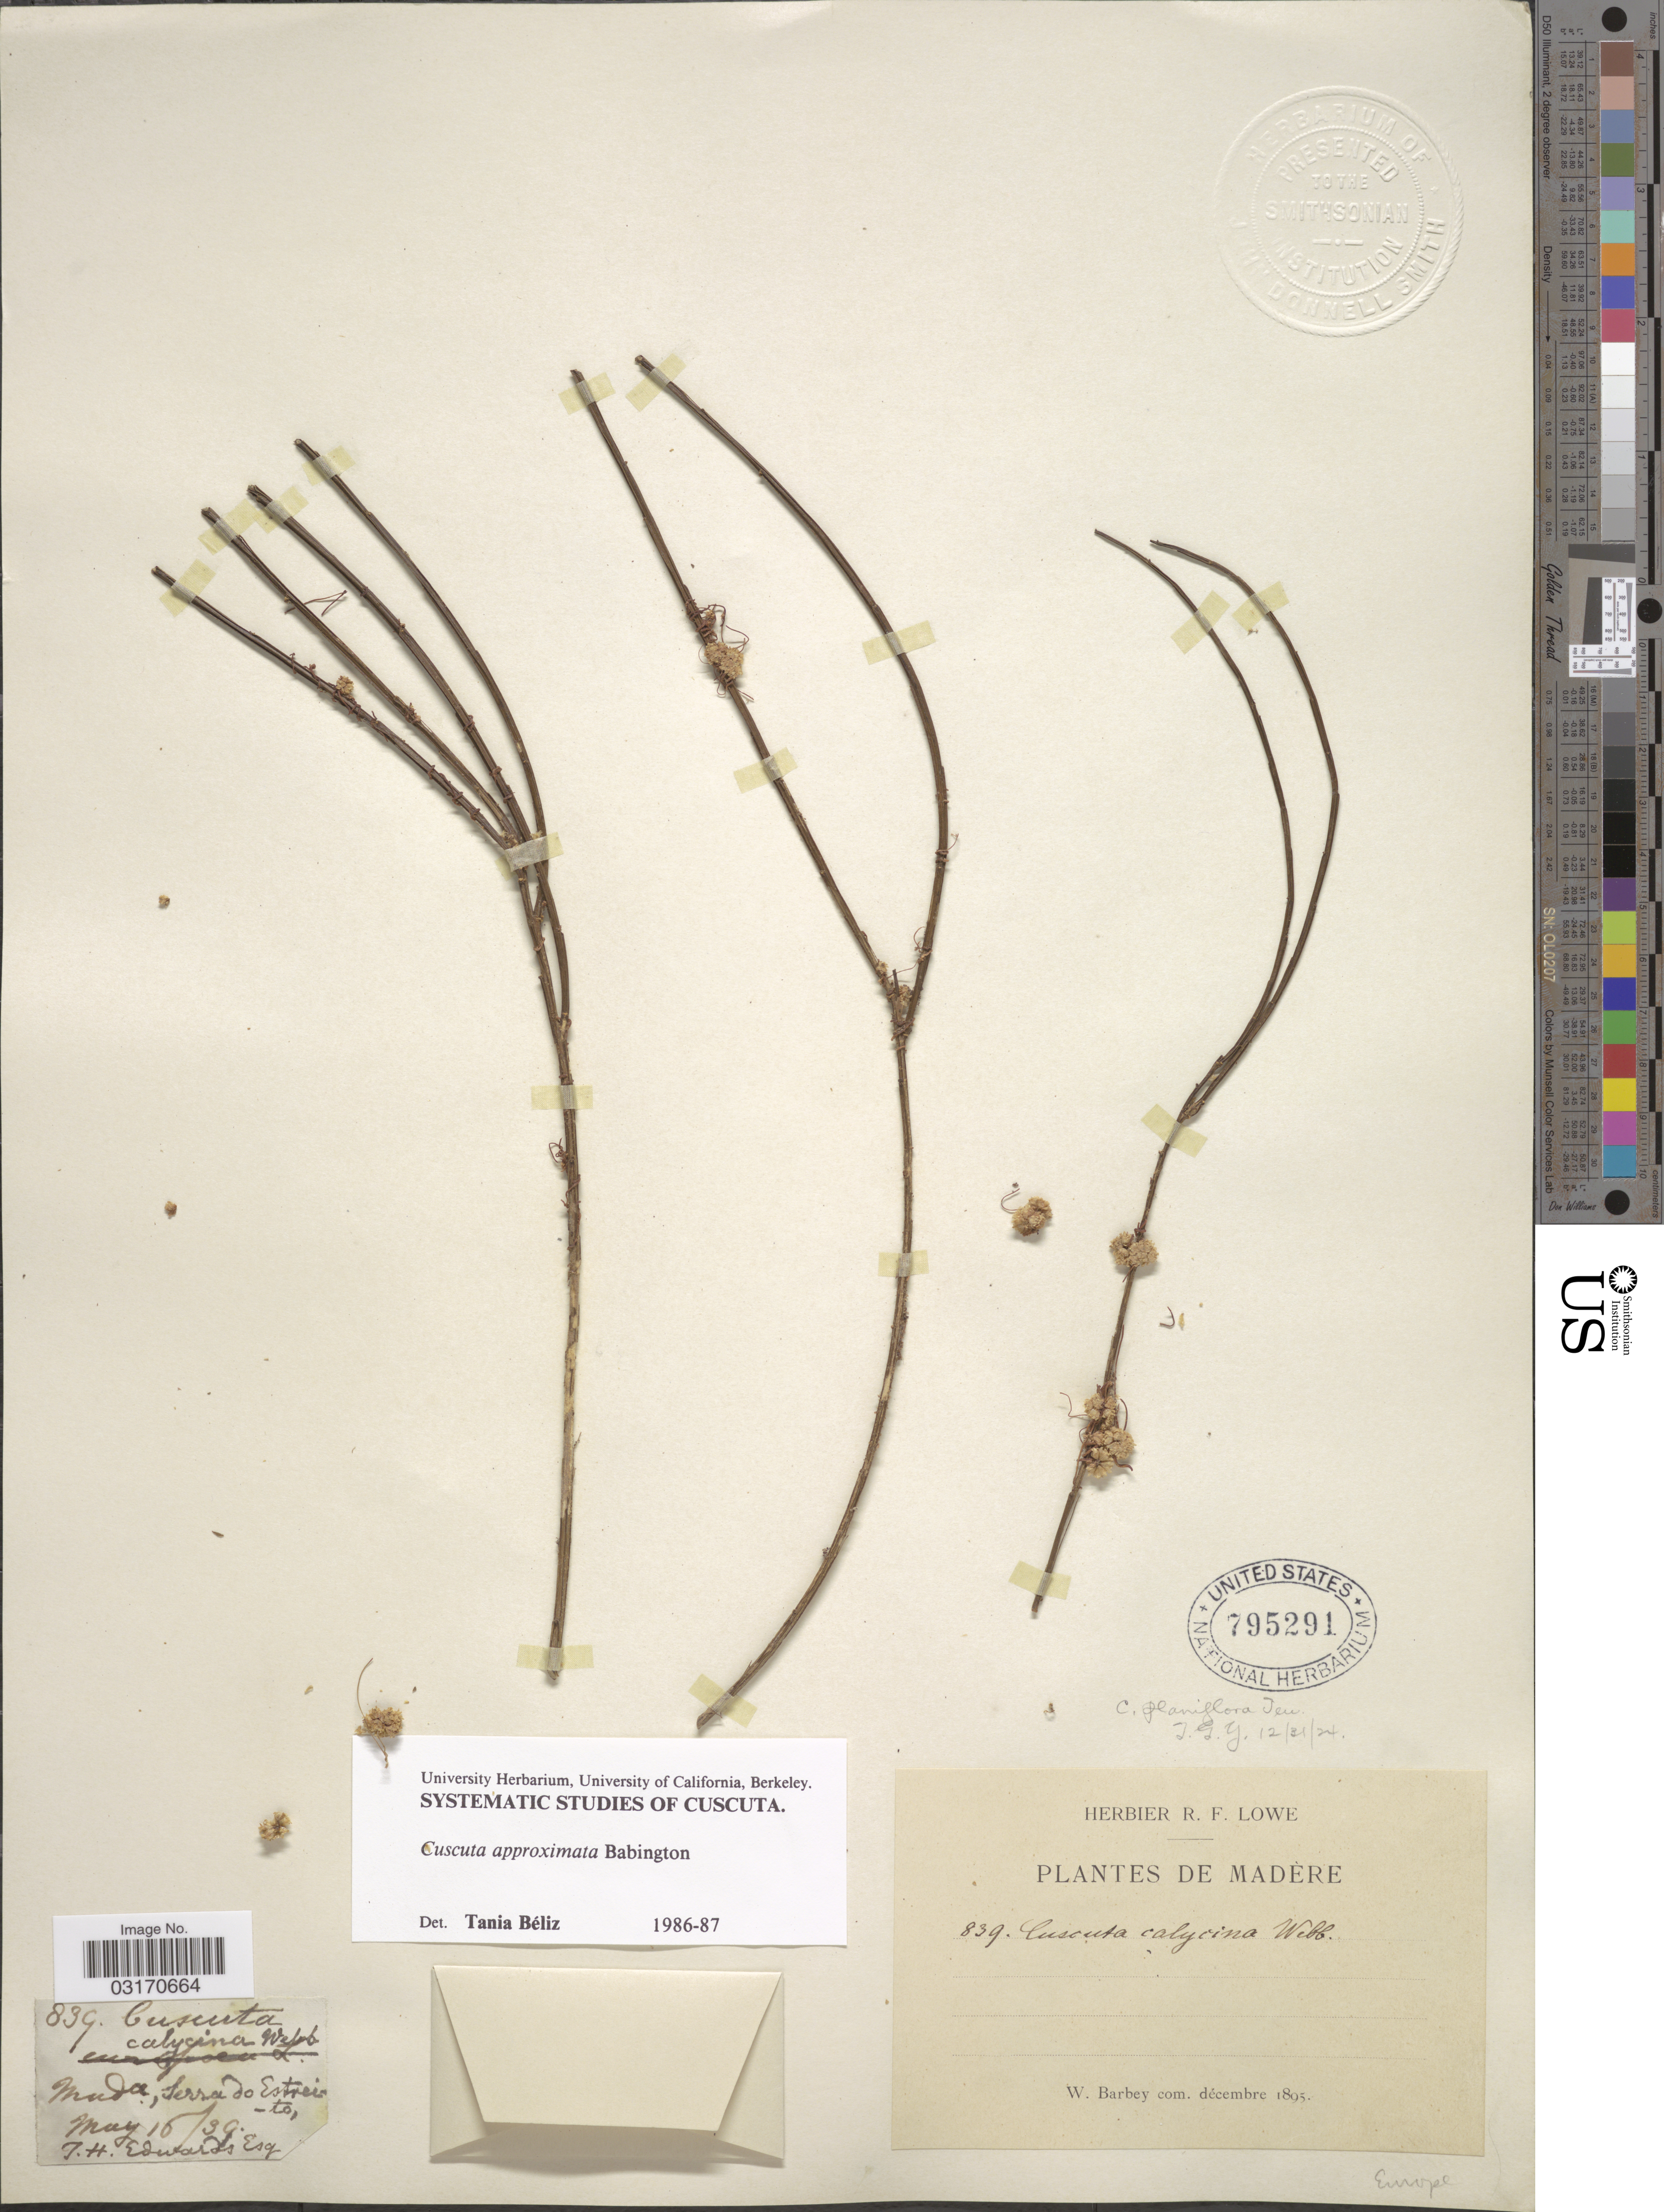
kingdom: Plantae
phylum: Tracheophyta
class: Magnoliopsida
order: Solanales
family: Convolvulaceae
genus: Cuscuta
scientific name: Cuscuta approximata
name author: Bab.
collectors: T. Edwards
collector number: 839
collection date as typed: Transcribed d/m/y: 16/5/39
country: Portugal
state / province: Madeira (Aut. Reg.)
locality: Madère. Muda, Serra do Estreito.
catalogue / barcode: US 795291